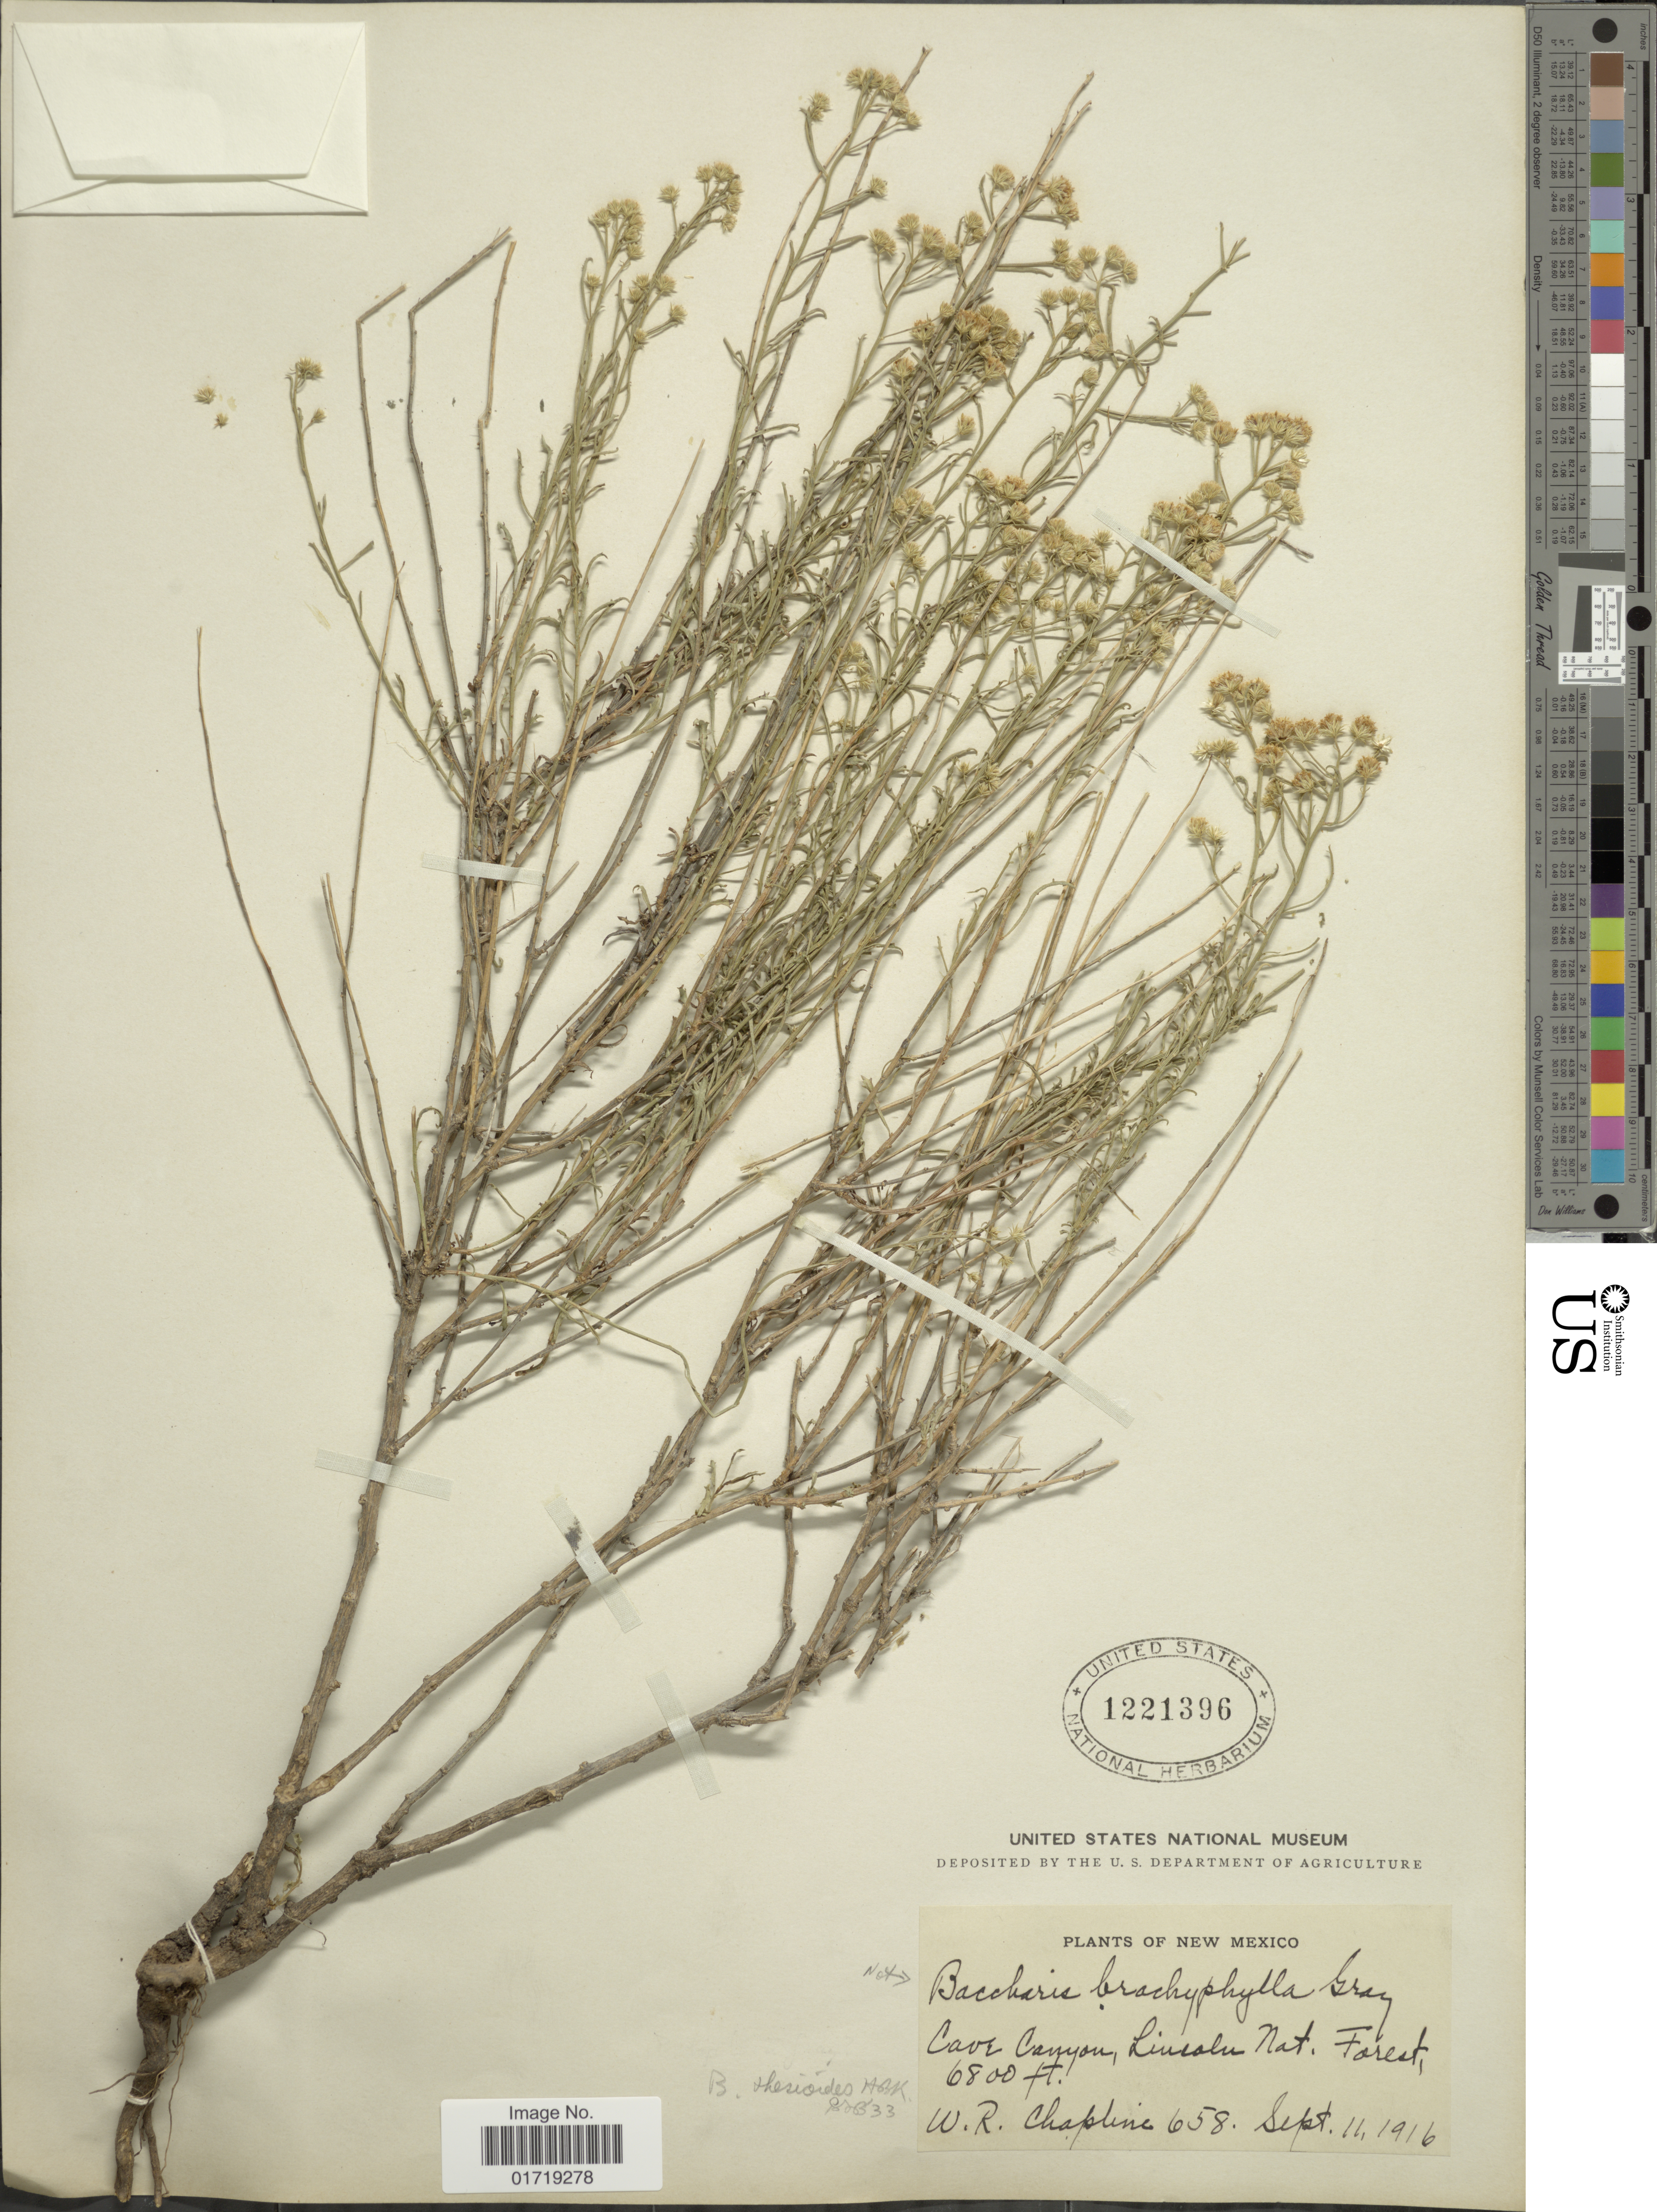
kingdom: Plantae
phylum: Tracheophyta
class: Magnoliopsida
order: Asterales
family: Asteraceae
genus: Baccharis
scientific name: Baccharis thesioides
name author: Kunth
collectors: W. Chaplin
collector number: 658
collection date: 1916-09-11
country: United States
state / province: New Mexico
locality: Cave Canyon, Lincoln Nat. Forest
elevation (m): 2073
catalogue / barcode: US 1221396